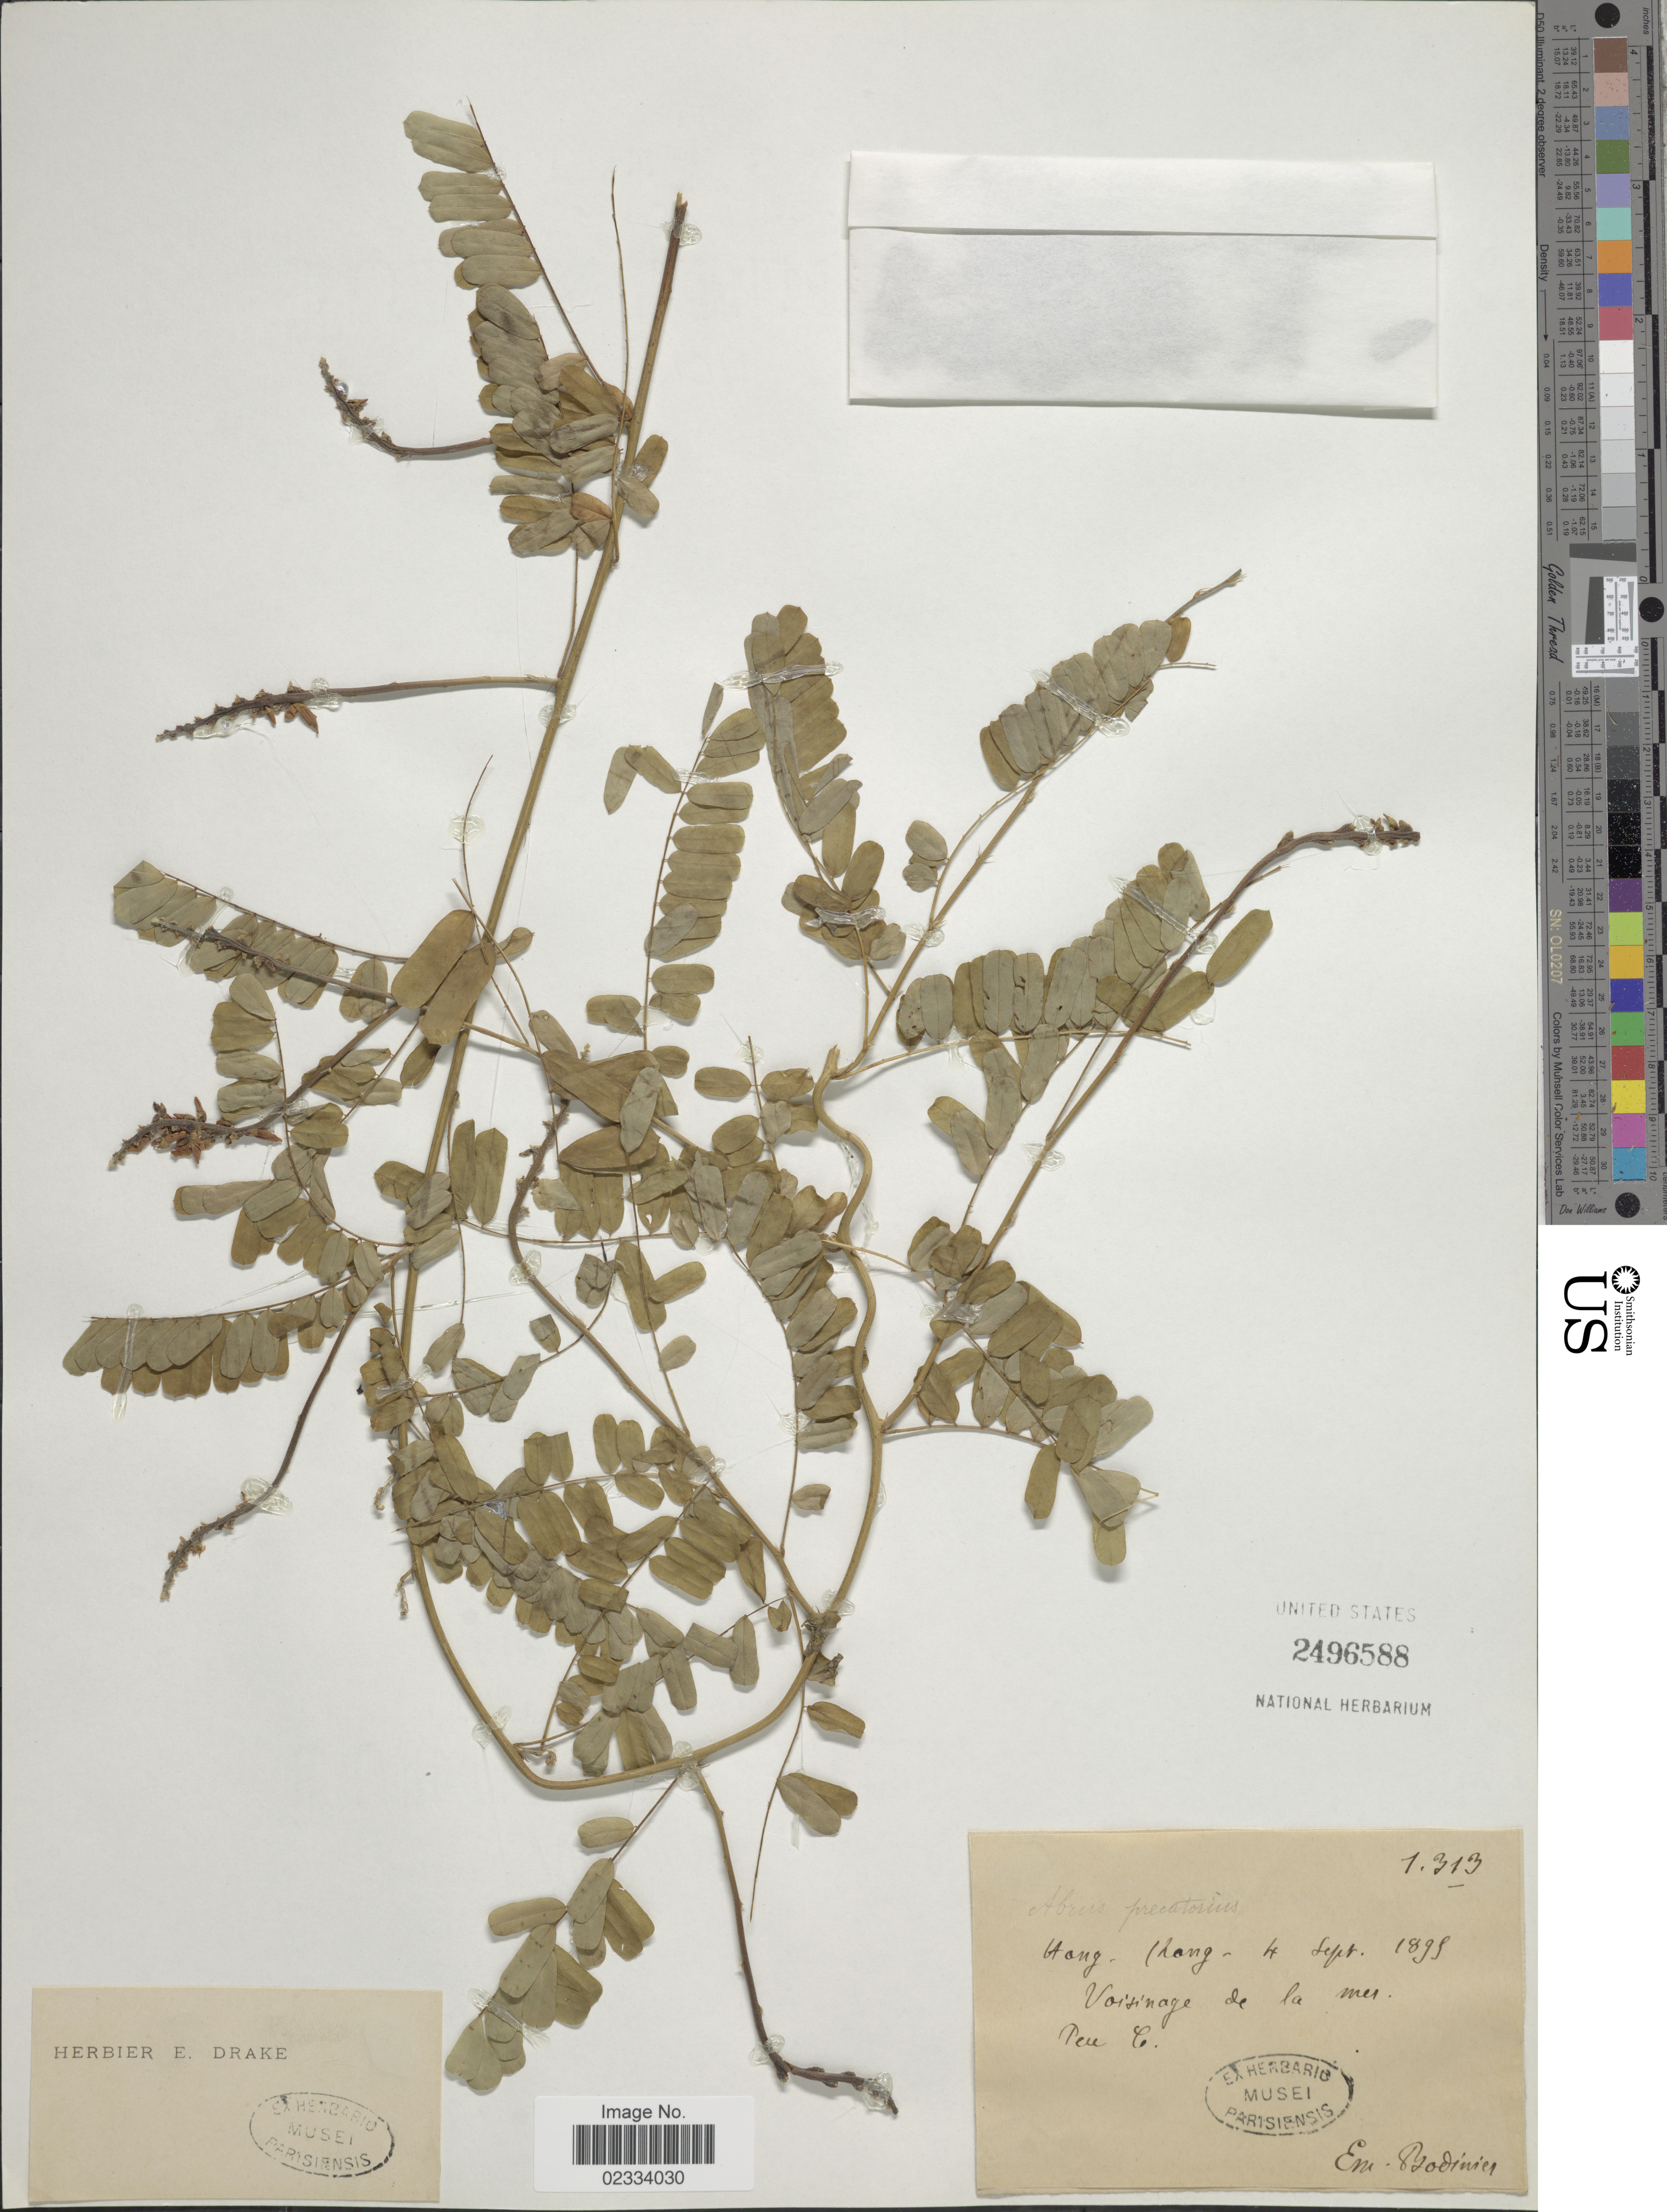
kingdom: Plantae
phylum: Tracheophyta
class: Magnoliopsida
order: Fabales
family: Fabaceae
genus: Abrus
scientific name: Abrus precatorius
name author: L.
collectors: E. M. Bodinier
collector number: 1313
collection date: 1898-09-04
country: China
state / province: Hong Kong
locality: Hong Kong. Peu C. [interpreted]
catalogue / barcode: US 2496588